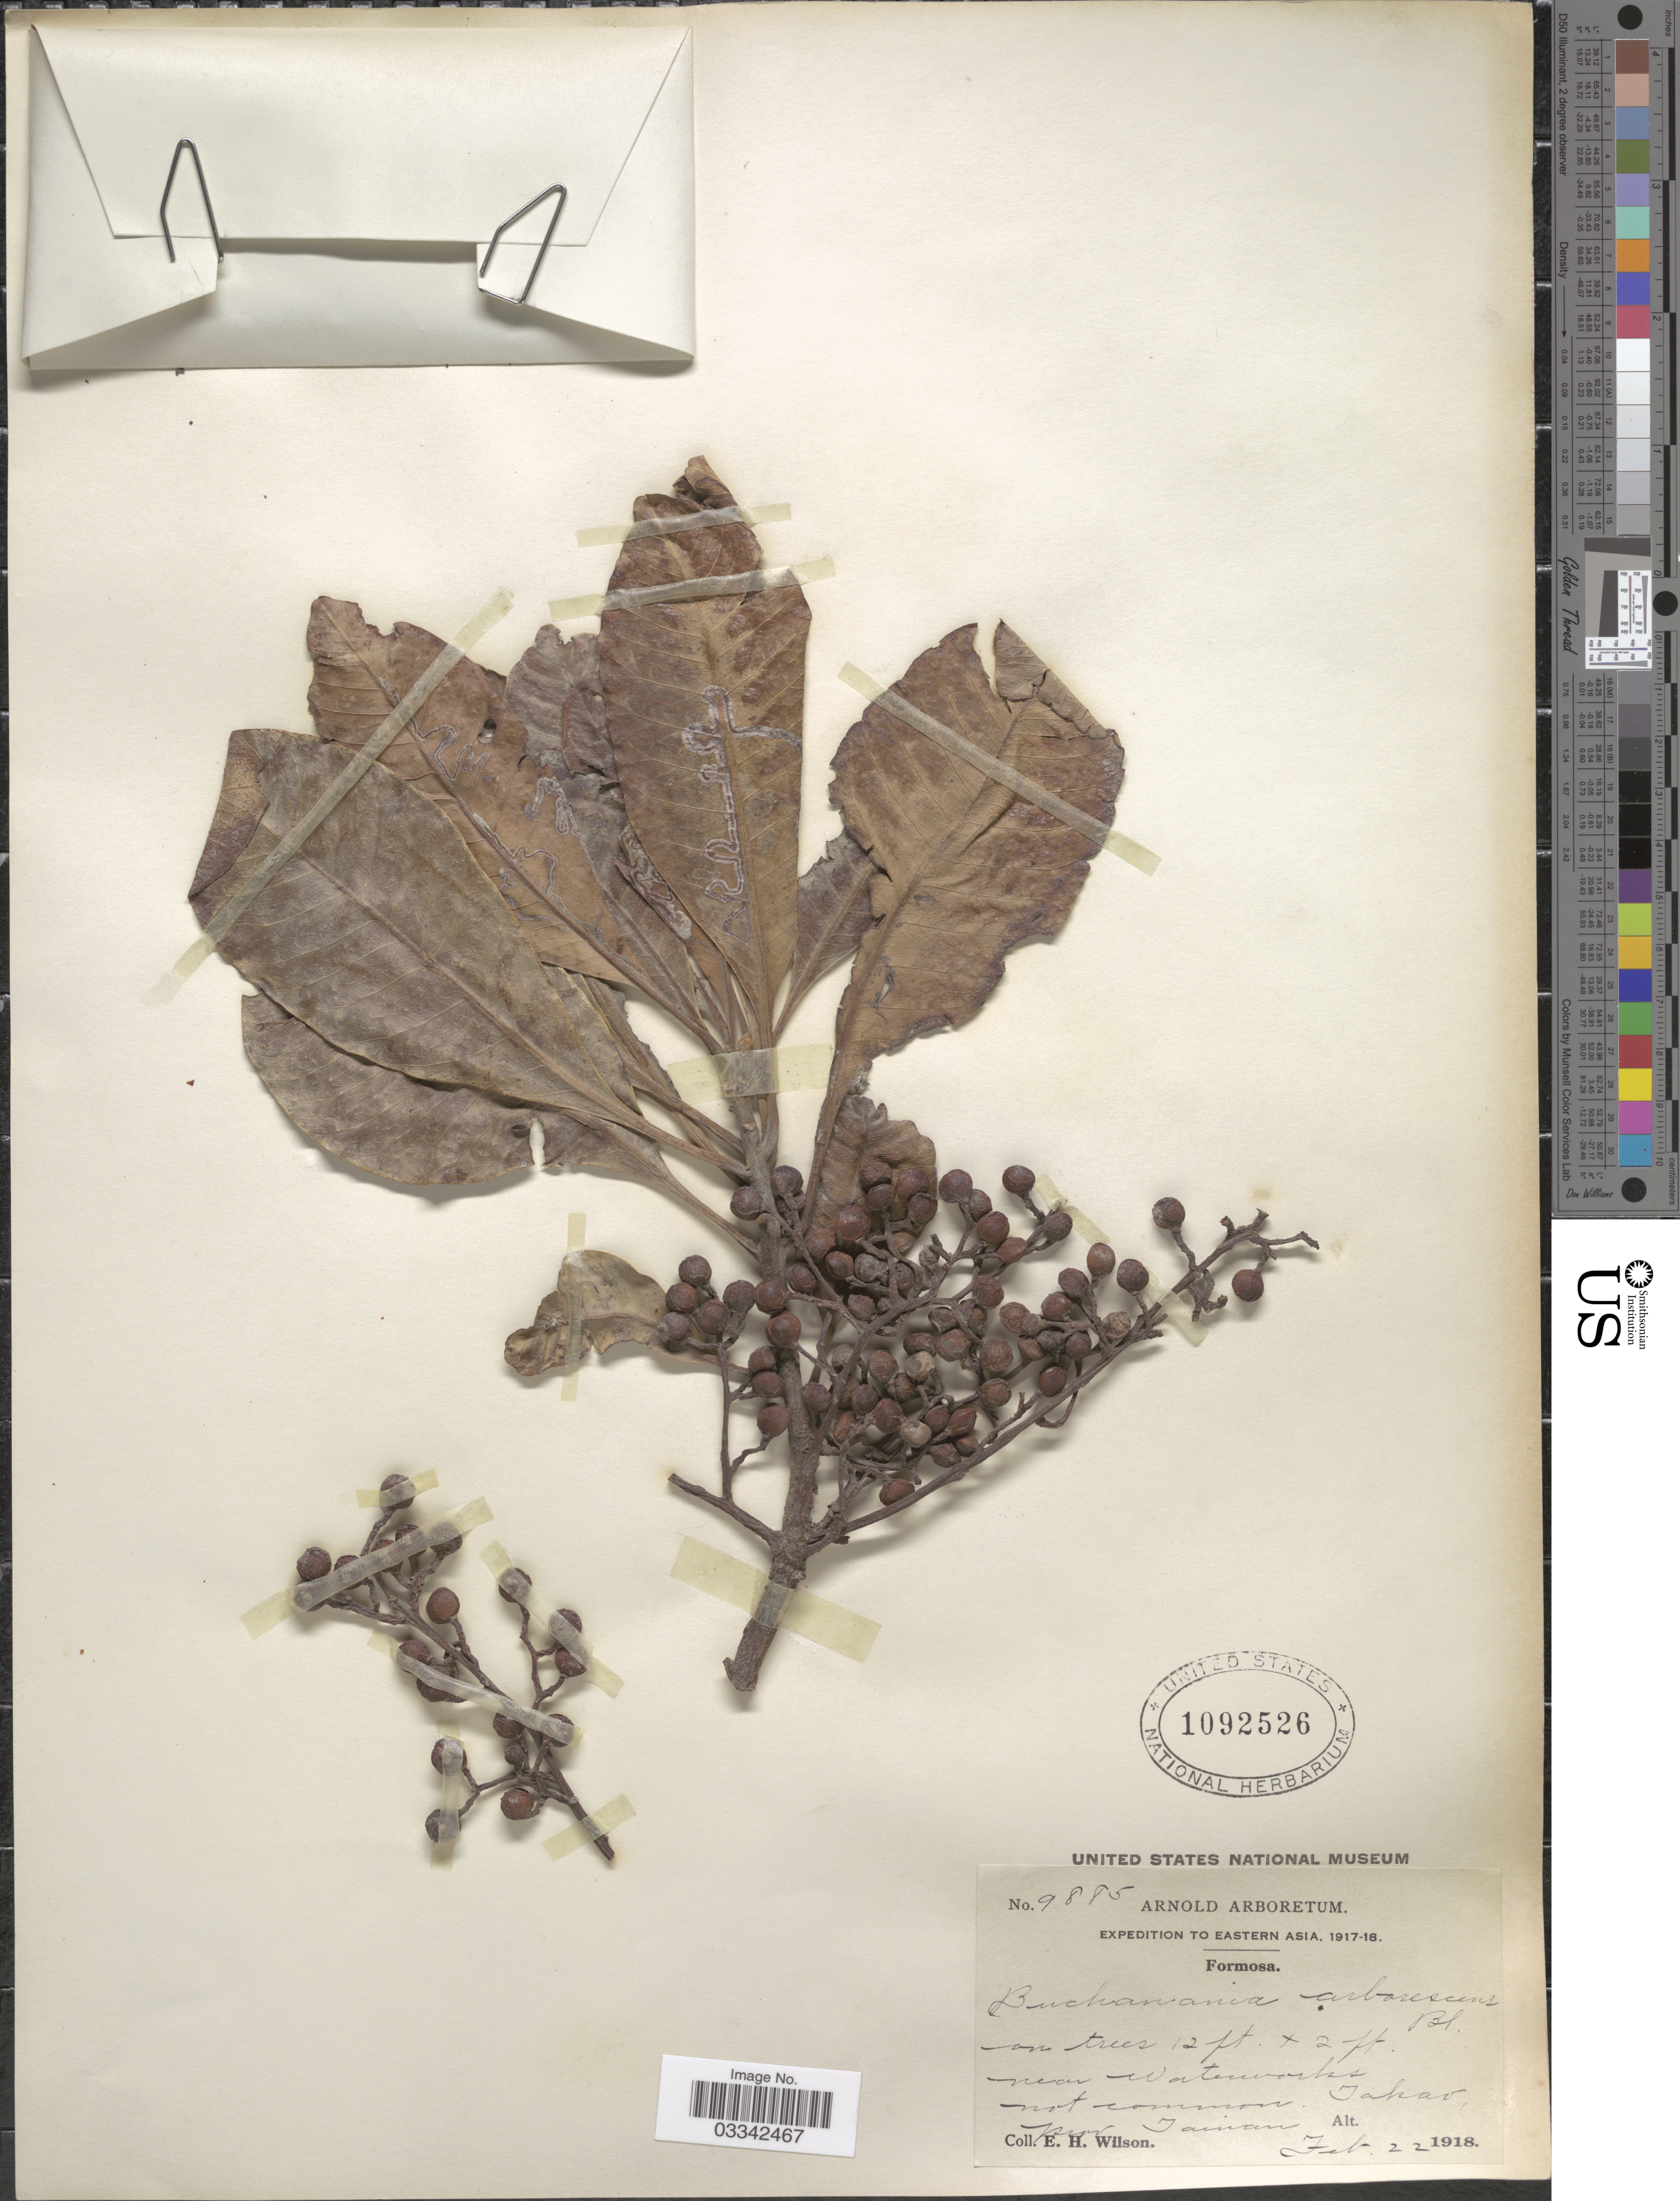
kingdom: Plantae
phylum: Tracheophyta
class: Magnoliopsida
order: Sapindales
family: Anacardiaceae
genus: Buchanania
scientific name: Buchanania arborescens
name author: (Blume) Blume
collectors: E. Wilson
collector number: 9885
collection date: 1918-02-22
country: Taiwan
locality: Eastern Asia. Formosa. Near Waterworks. Takao, prov. Tainan.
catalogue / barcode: US 1092526